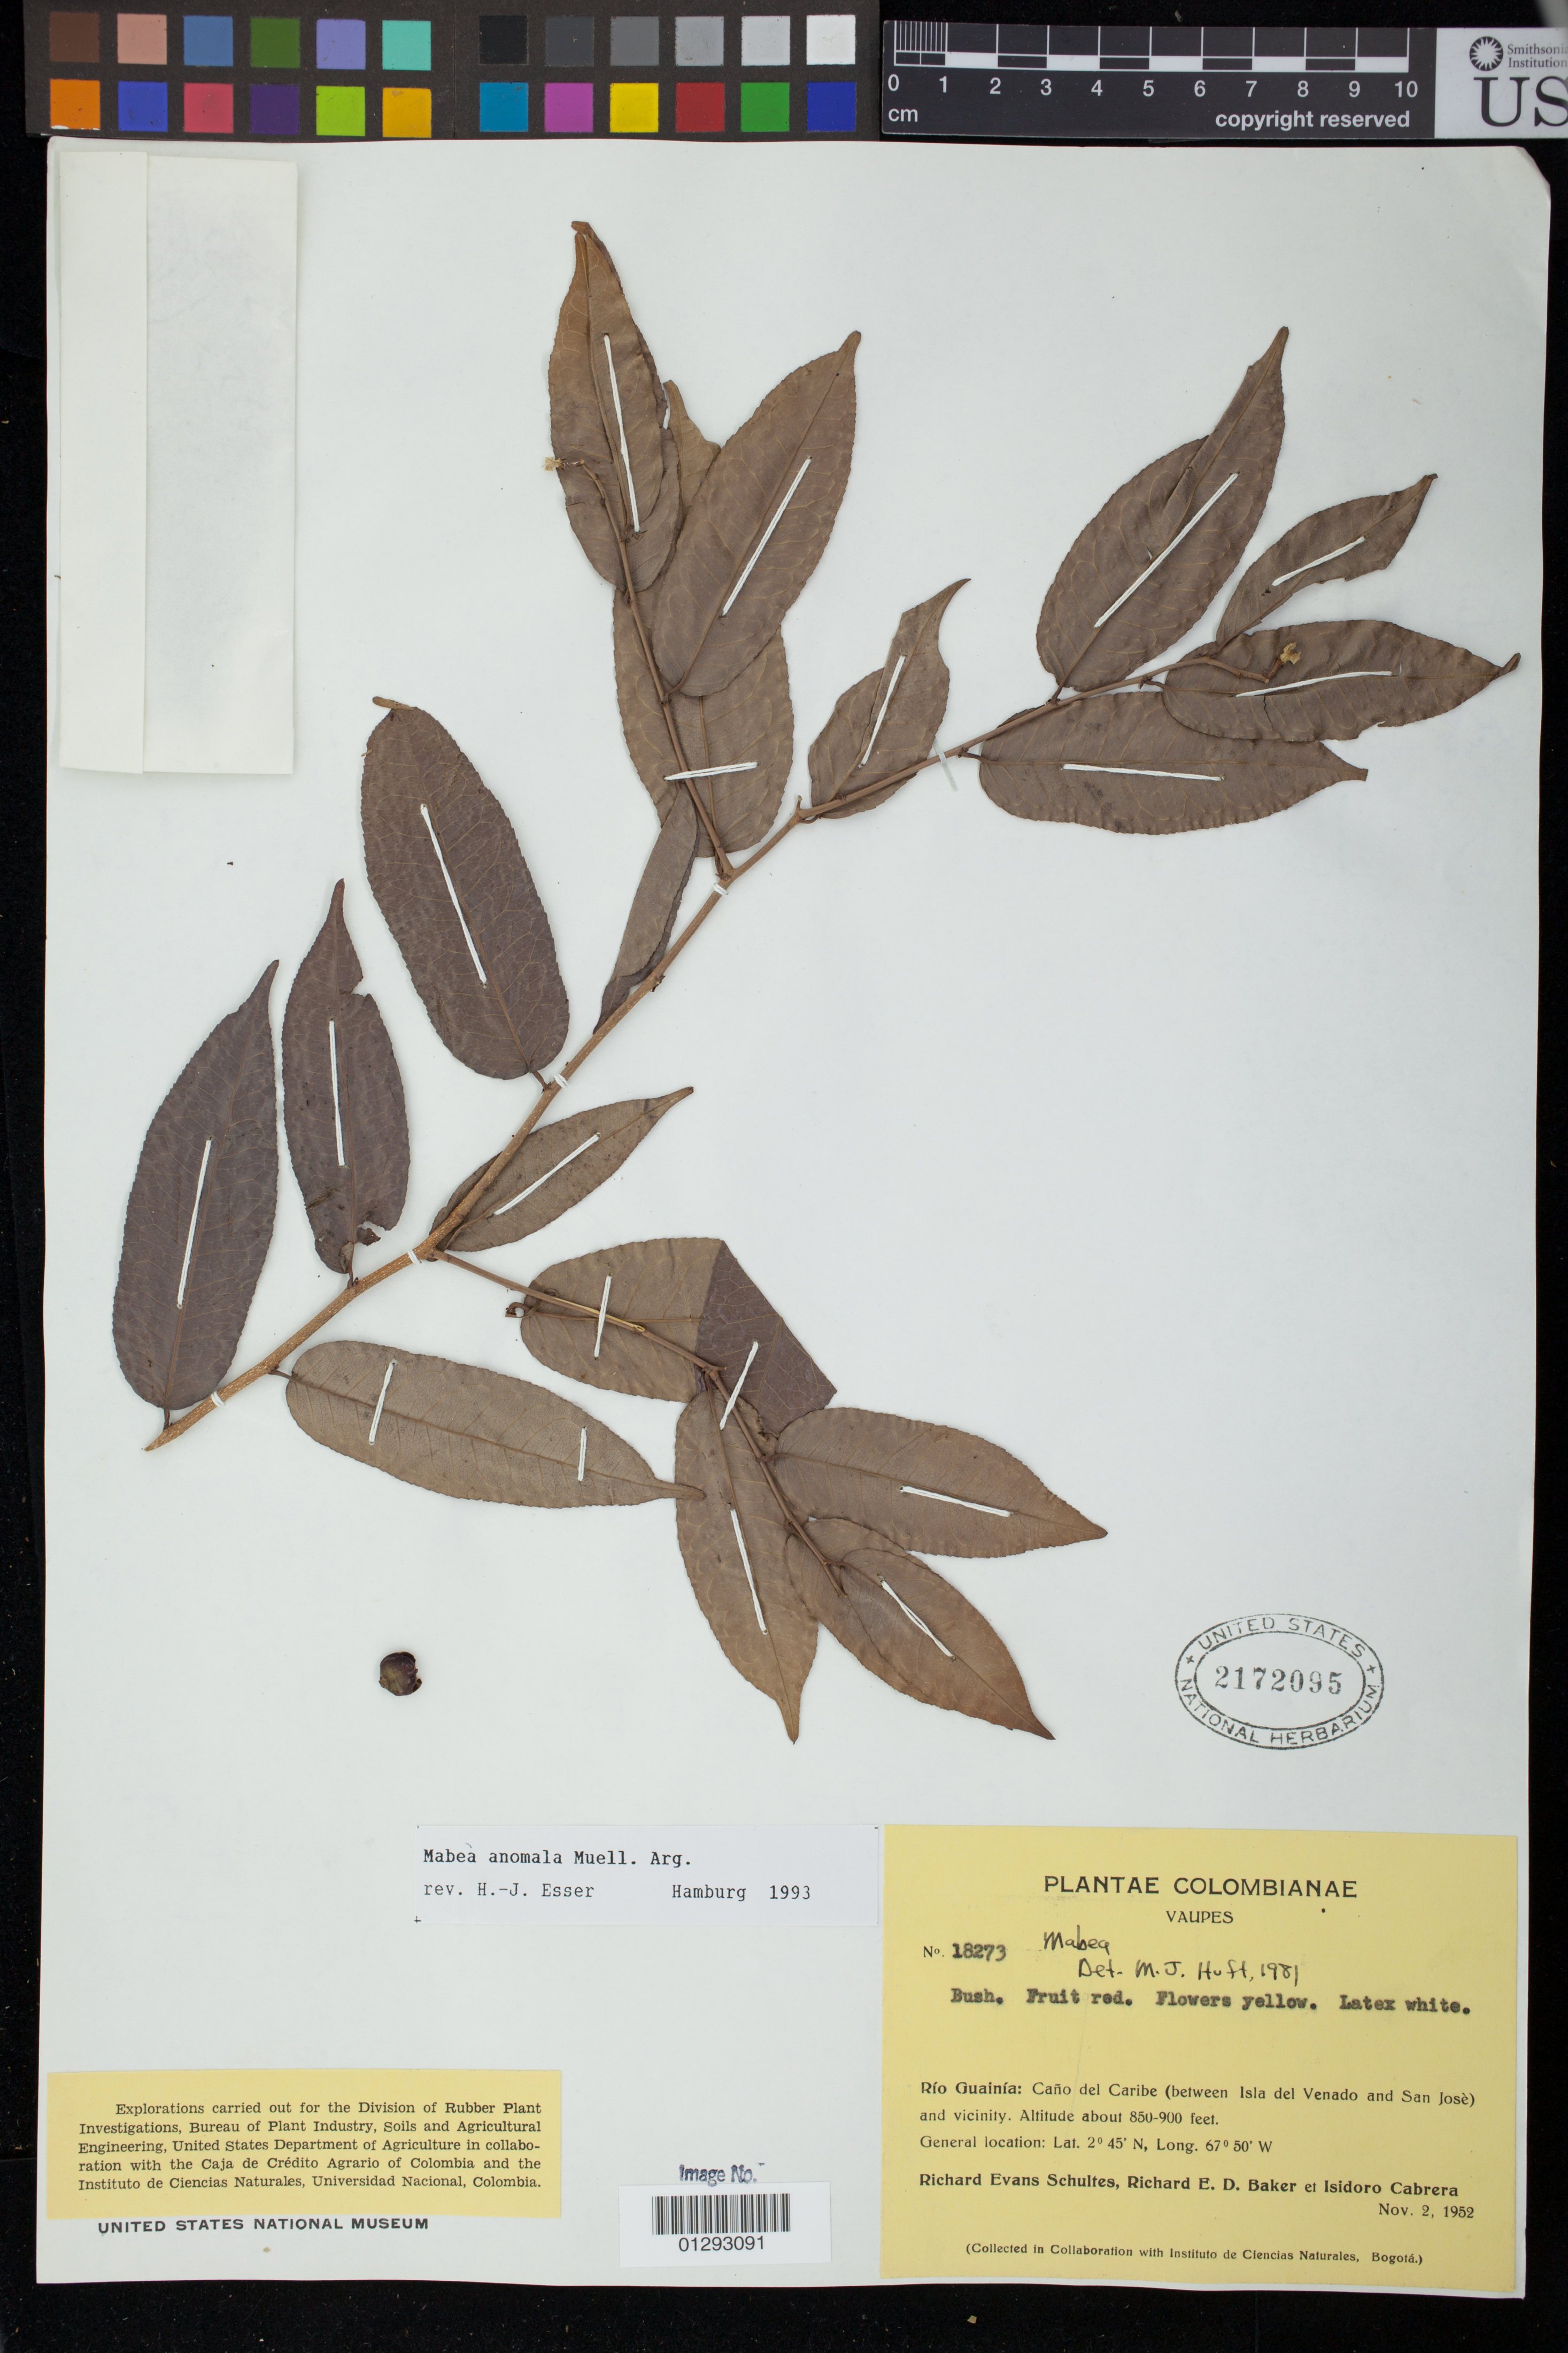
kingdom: Plantae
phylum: Tracheophyta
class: Magnoliopsida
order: Malpighiales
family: Euphorbiaceae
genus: Mabea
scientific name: Mabea anomala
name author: Müll. Arg.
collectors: R. E. Schultes, R. E. D. Baker & I. Cabrera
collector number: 18273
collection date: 1952-11-02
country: Colombia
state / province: Guainia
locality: Rio Guainia: Cano del Caribe (between Isla del Venado and San Jose) and vicinity.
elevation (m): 259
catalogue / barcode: US 2172095